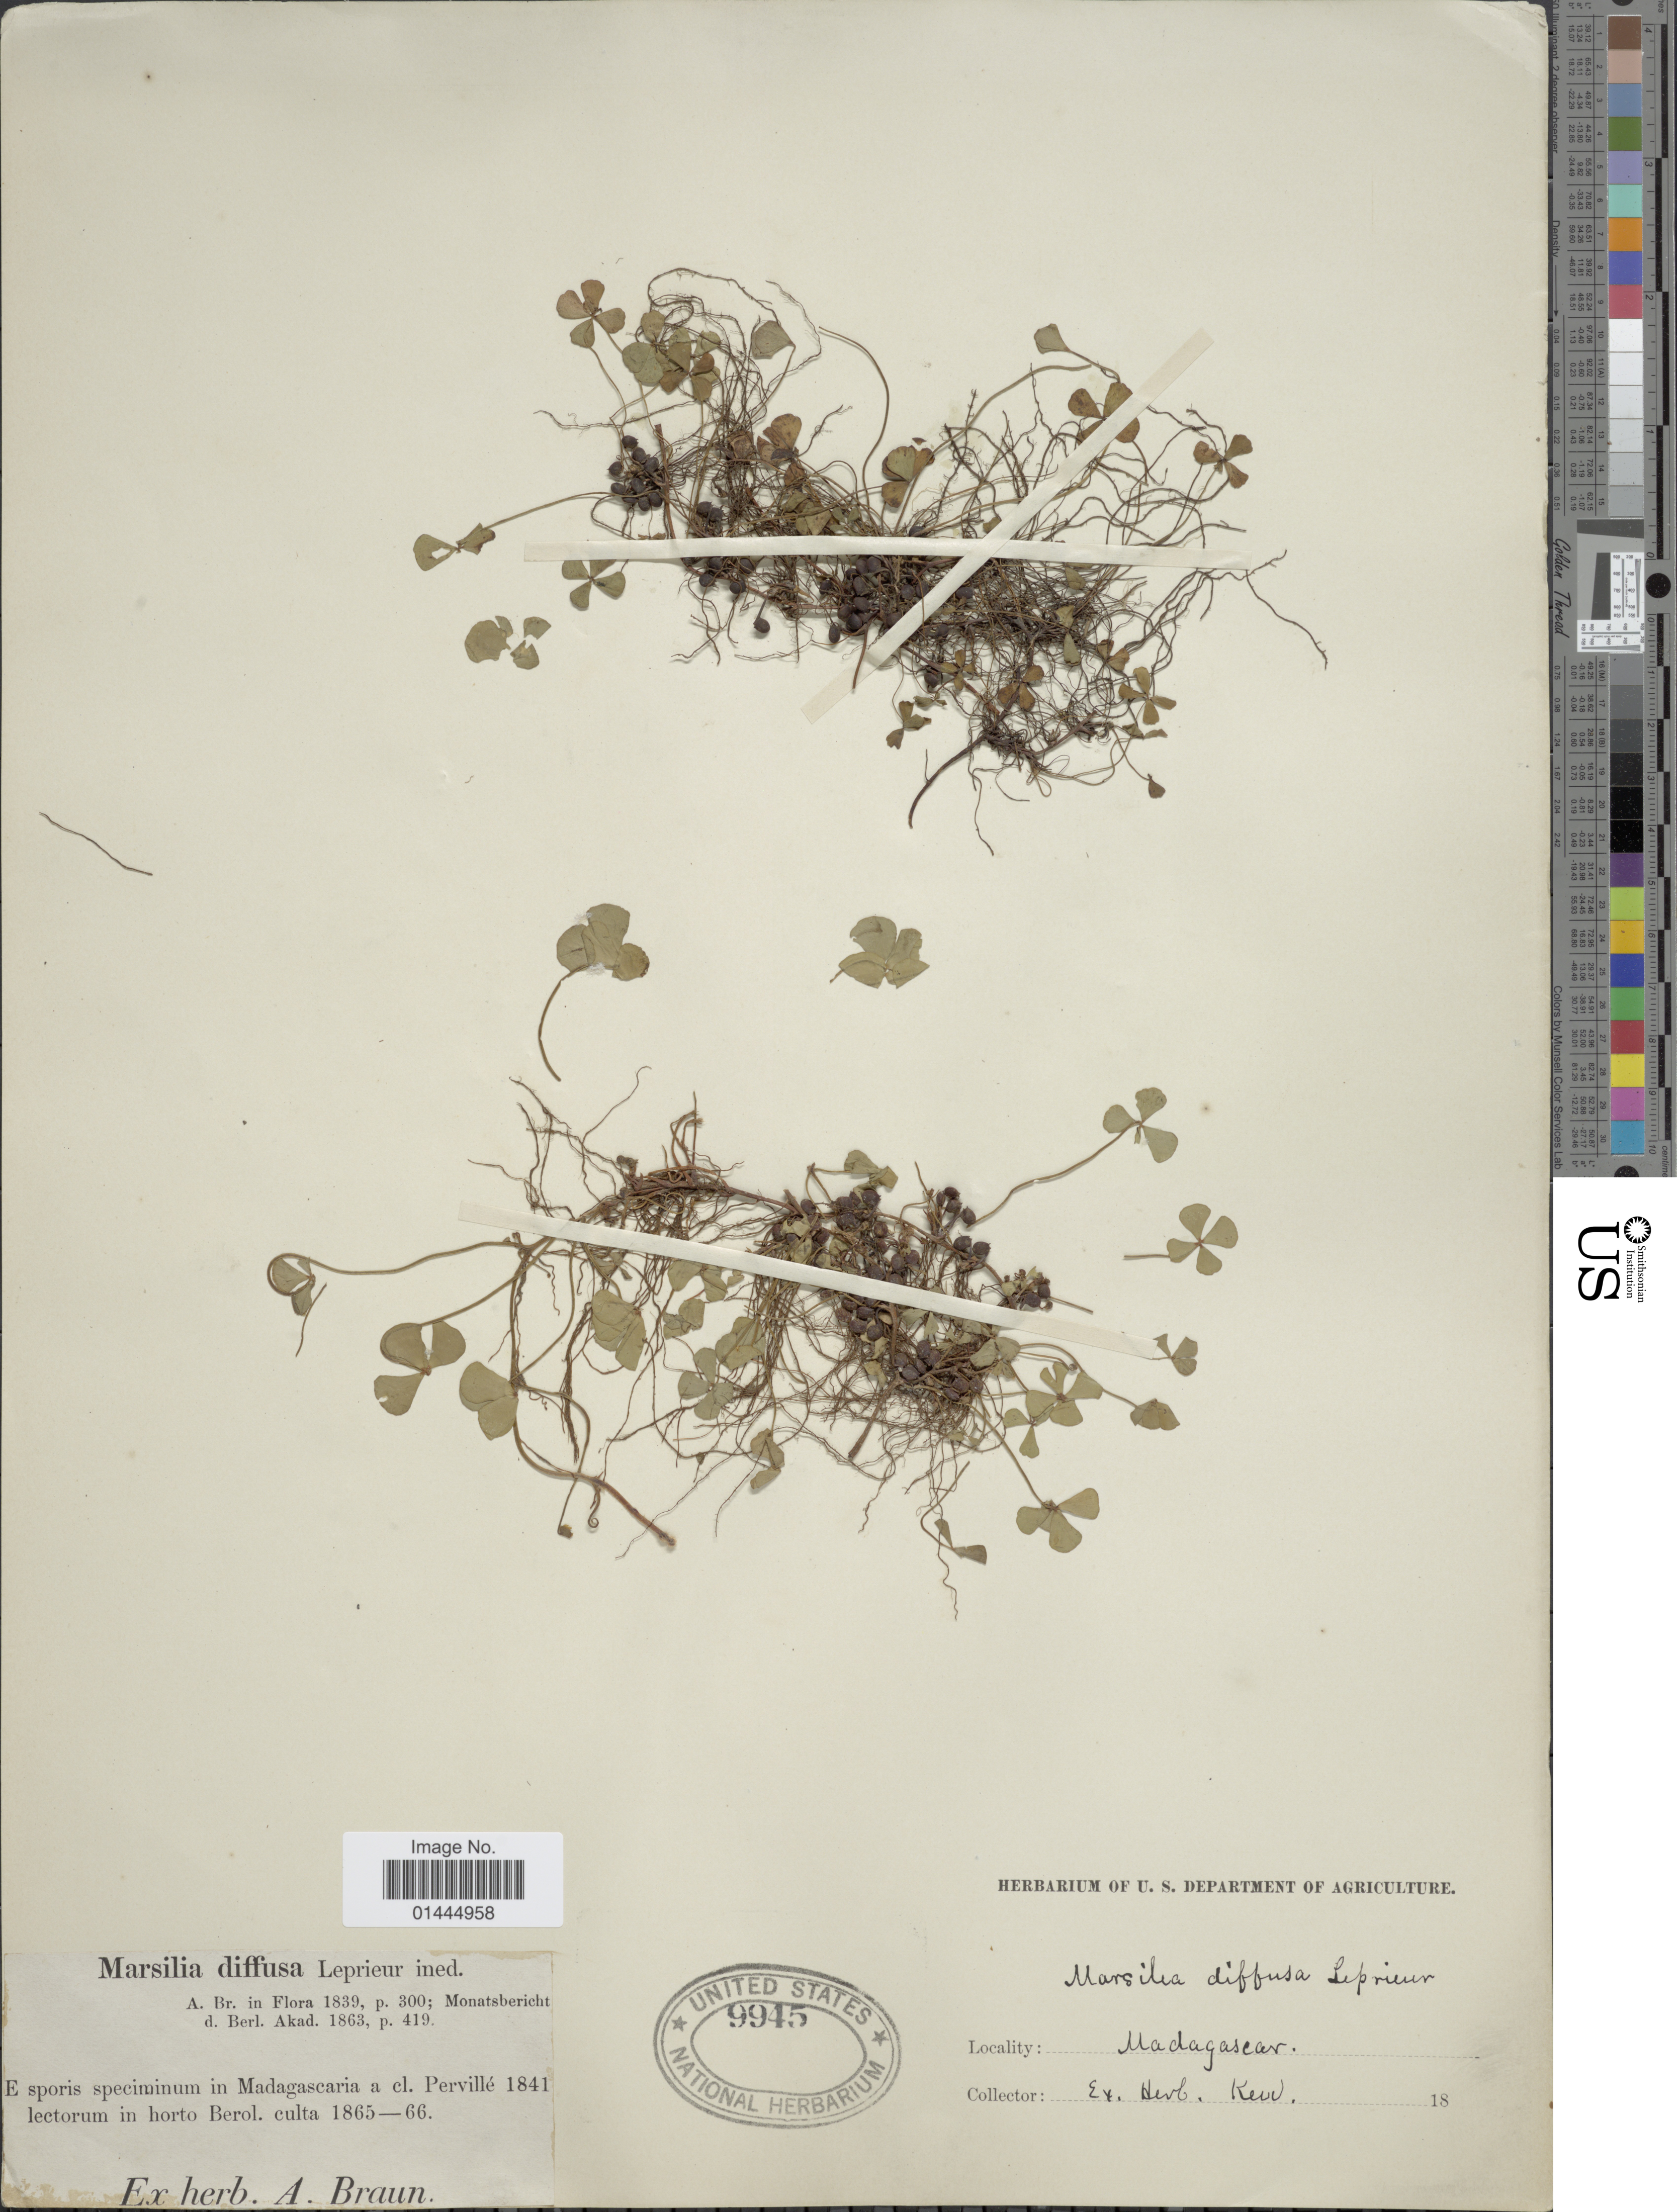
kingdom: Plantae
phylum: Tracheophyta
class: Polypodiopsida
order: Salviniales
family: Marsileaceae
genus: Marsilea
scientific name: Marsilea diffusa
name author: Lepr. ex A. Braun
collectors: ex herb. A. Braun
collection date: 1865/1866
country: Madagascar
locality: E sporis speciminum in Madagascaria a cl. Perville, in horto Berol. culta.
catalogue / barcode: US 9945